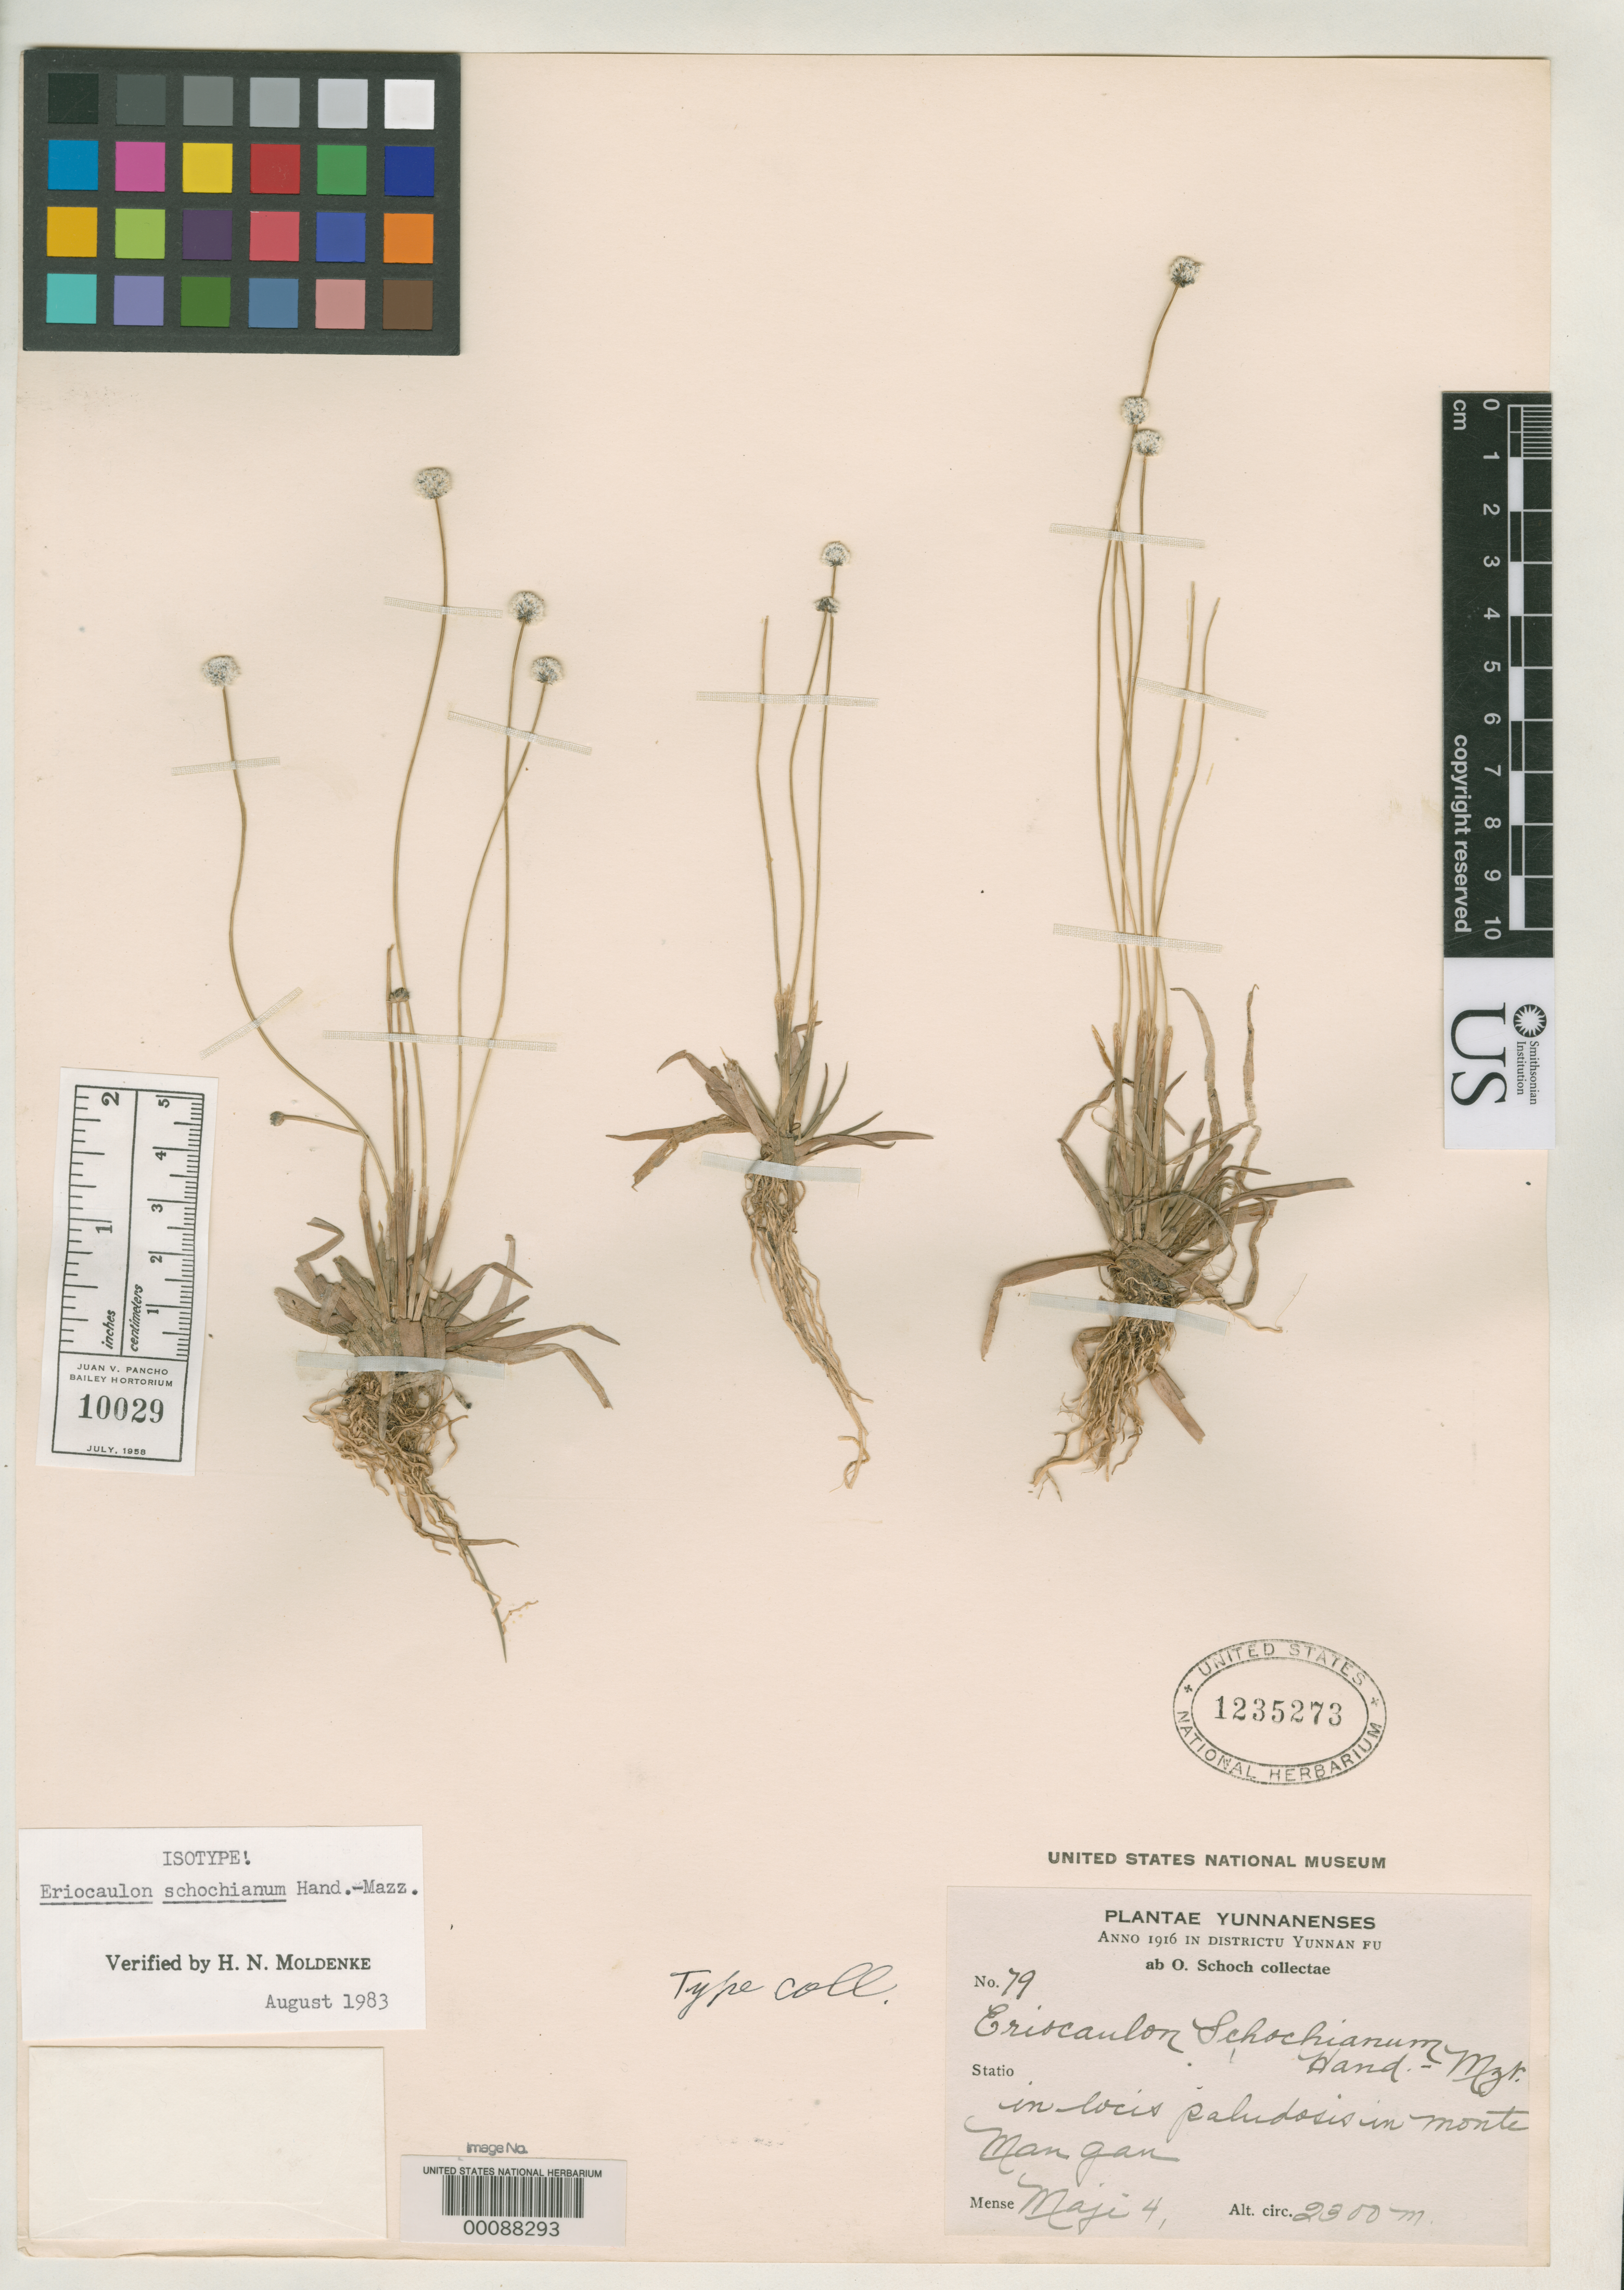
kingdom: Plantae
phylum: Tracheophyta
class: Liliopsida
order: Poales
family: Eriocaulaceae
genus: Eriocaulon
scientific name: Eriocaulon schochianum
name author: Hand.-Mazz.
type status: Type Collection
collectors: O. Schoch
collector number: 79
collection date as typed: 04 May 1916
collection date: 1916-05-04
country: China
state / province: Yunnan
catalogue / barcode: US 1235273